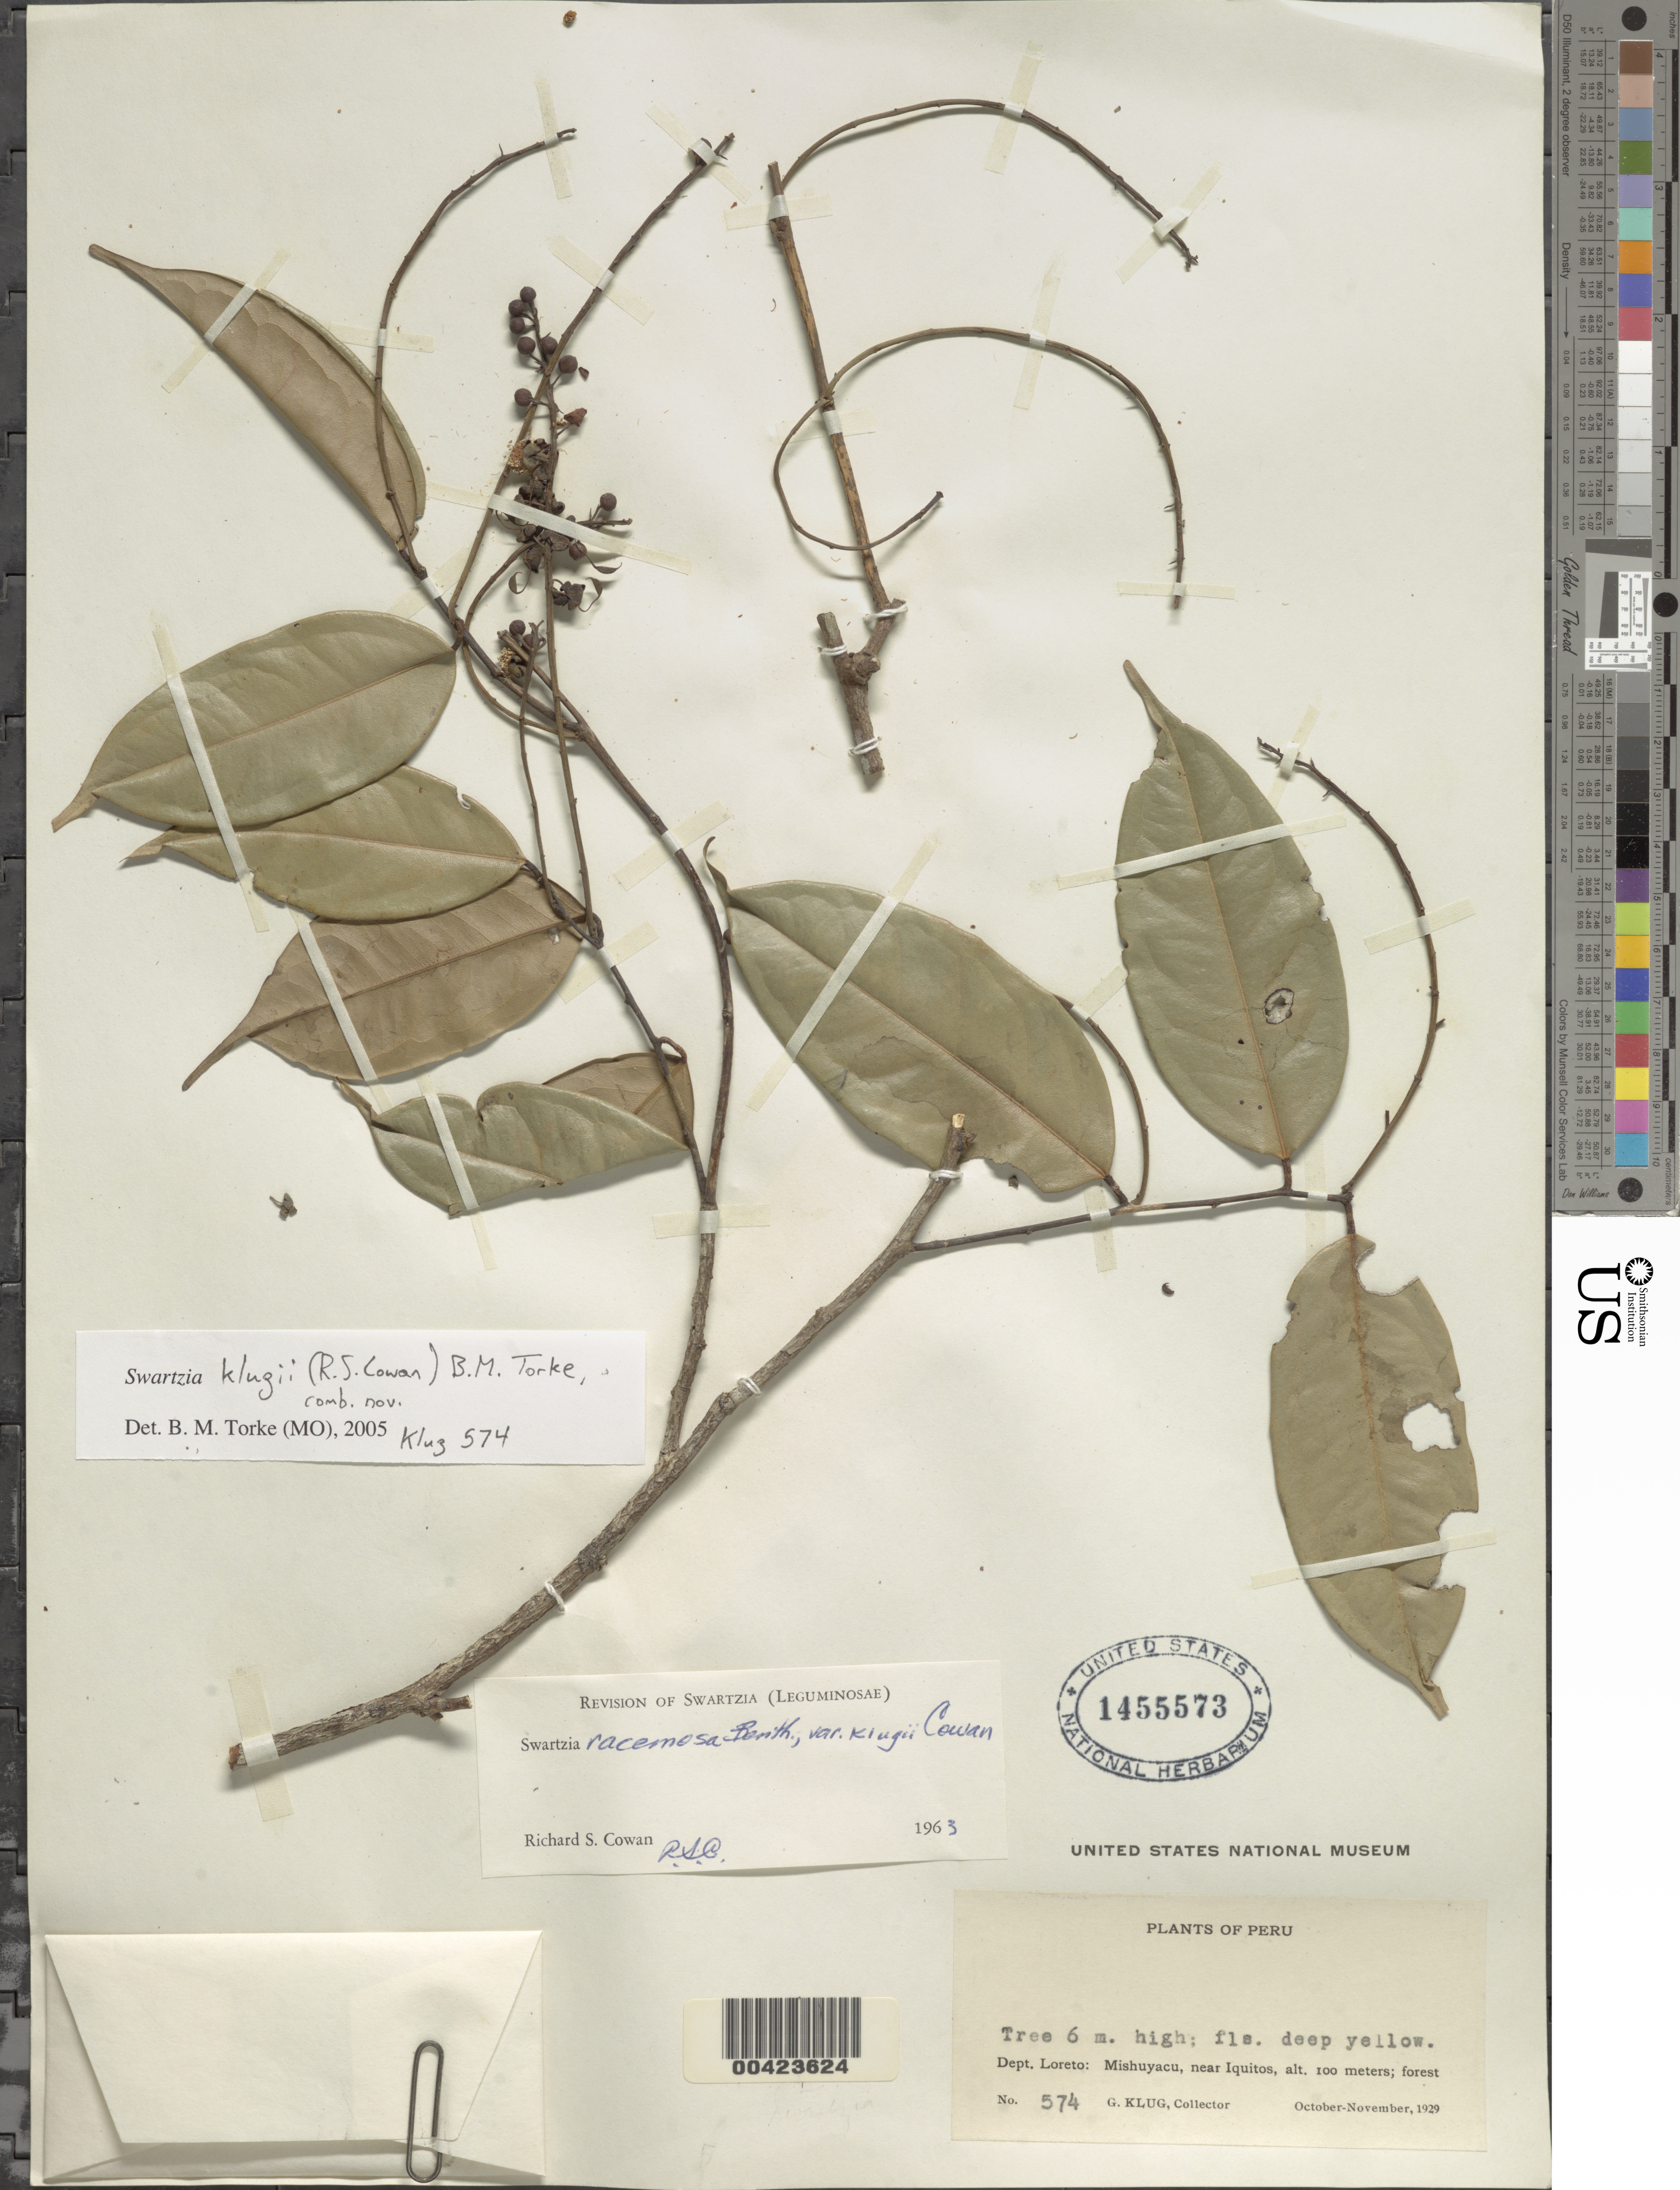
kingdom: Plantae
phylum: Tracheophyta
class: Magnoliopsida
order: Fabales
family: Fabaceae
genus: Swartzia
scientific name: Swartzia klugii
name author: (R.S. Cowan) Torke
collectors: G. Klug et al.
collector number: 574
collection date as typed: Oct 1929 to -- Nov 1929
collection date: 1929-10/1929-11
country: Peru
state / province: Loreto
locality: Mishuyacu; near Iquitos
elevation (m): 100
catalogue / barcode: US 1455573